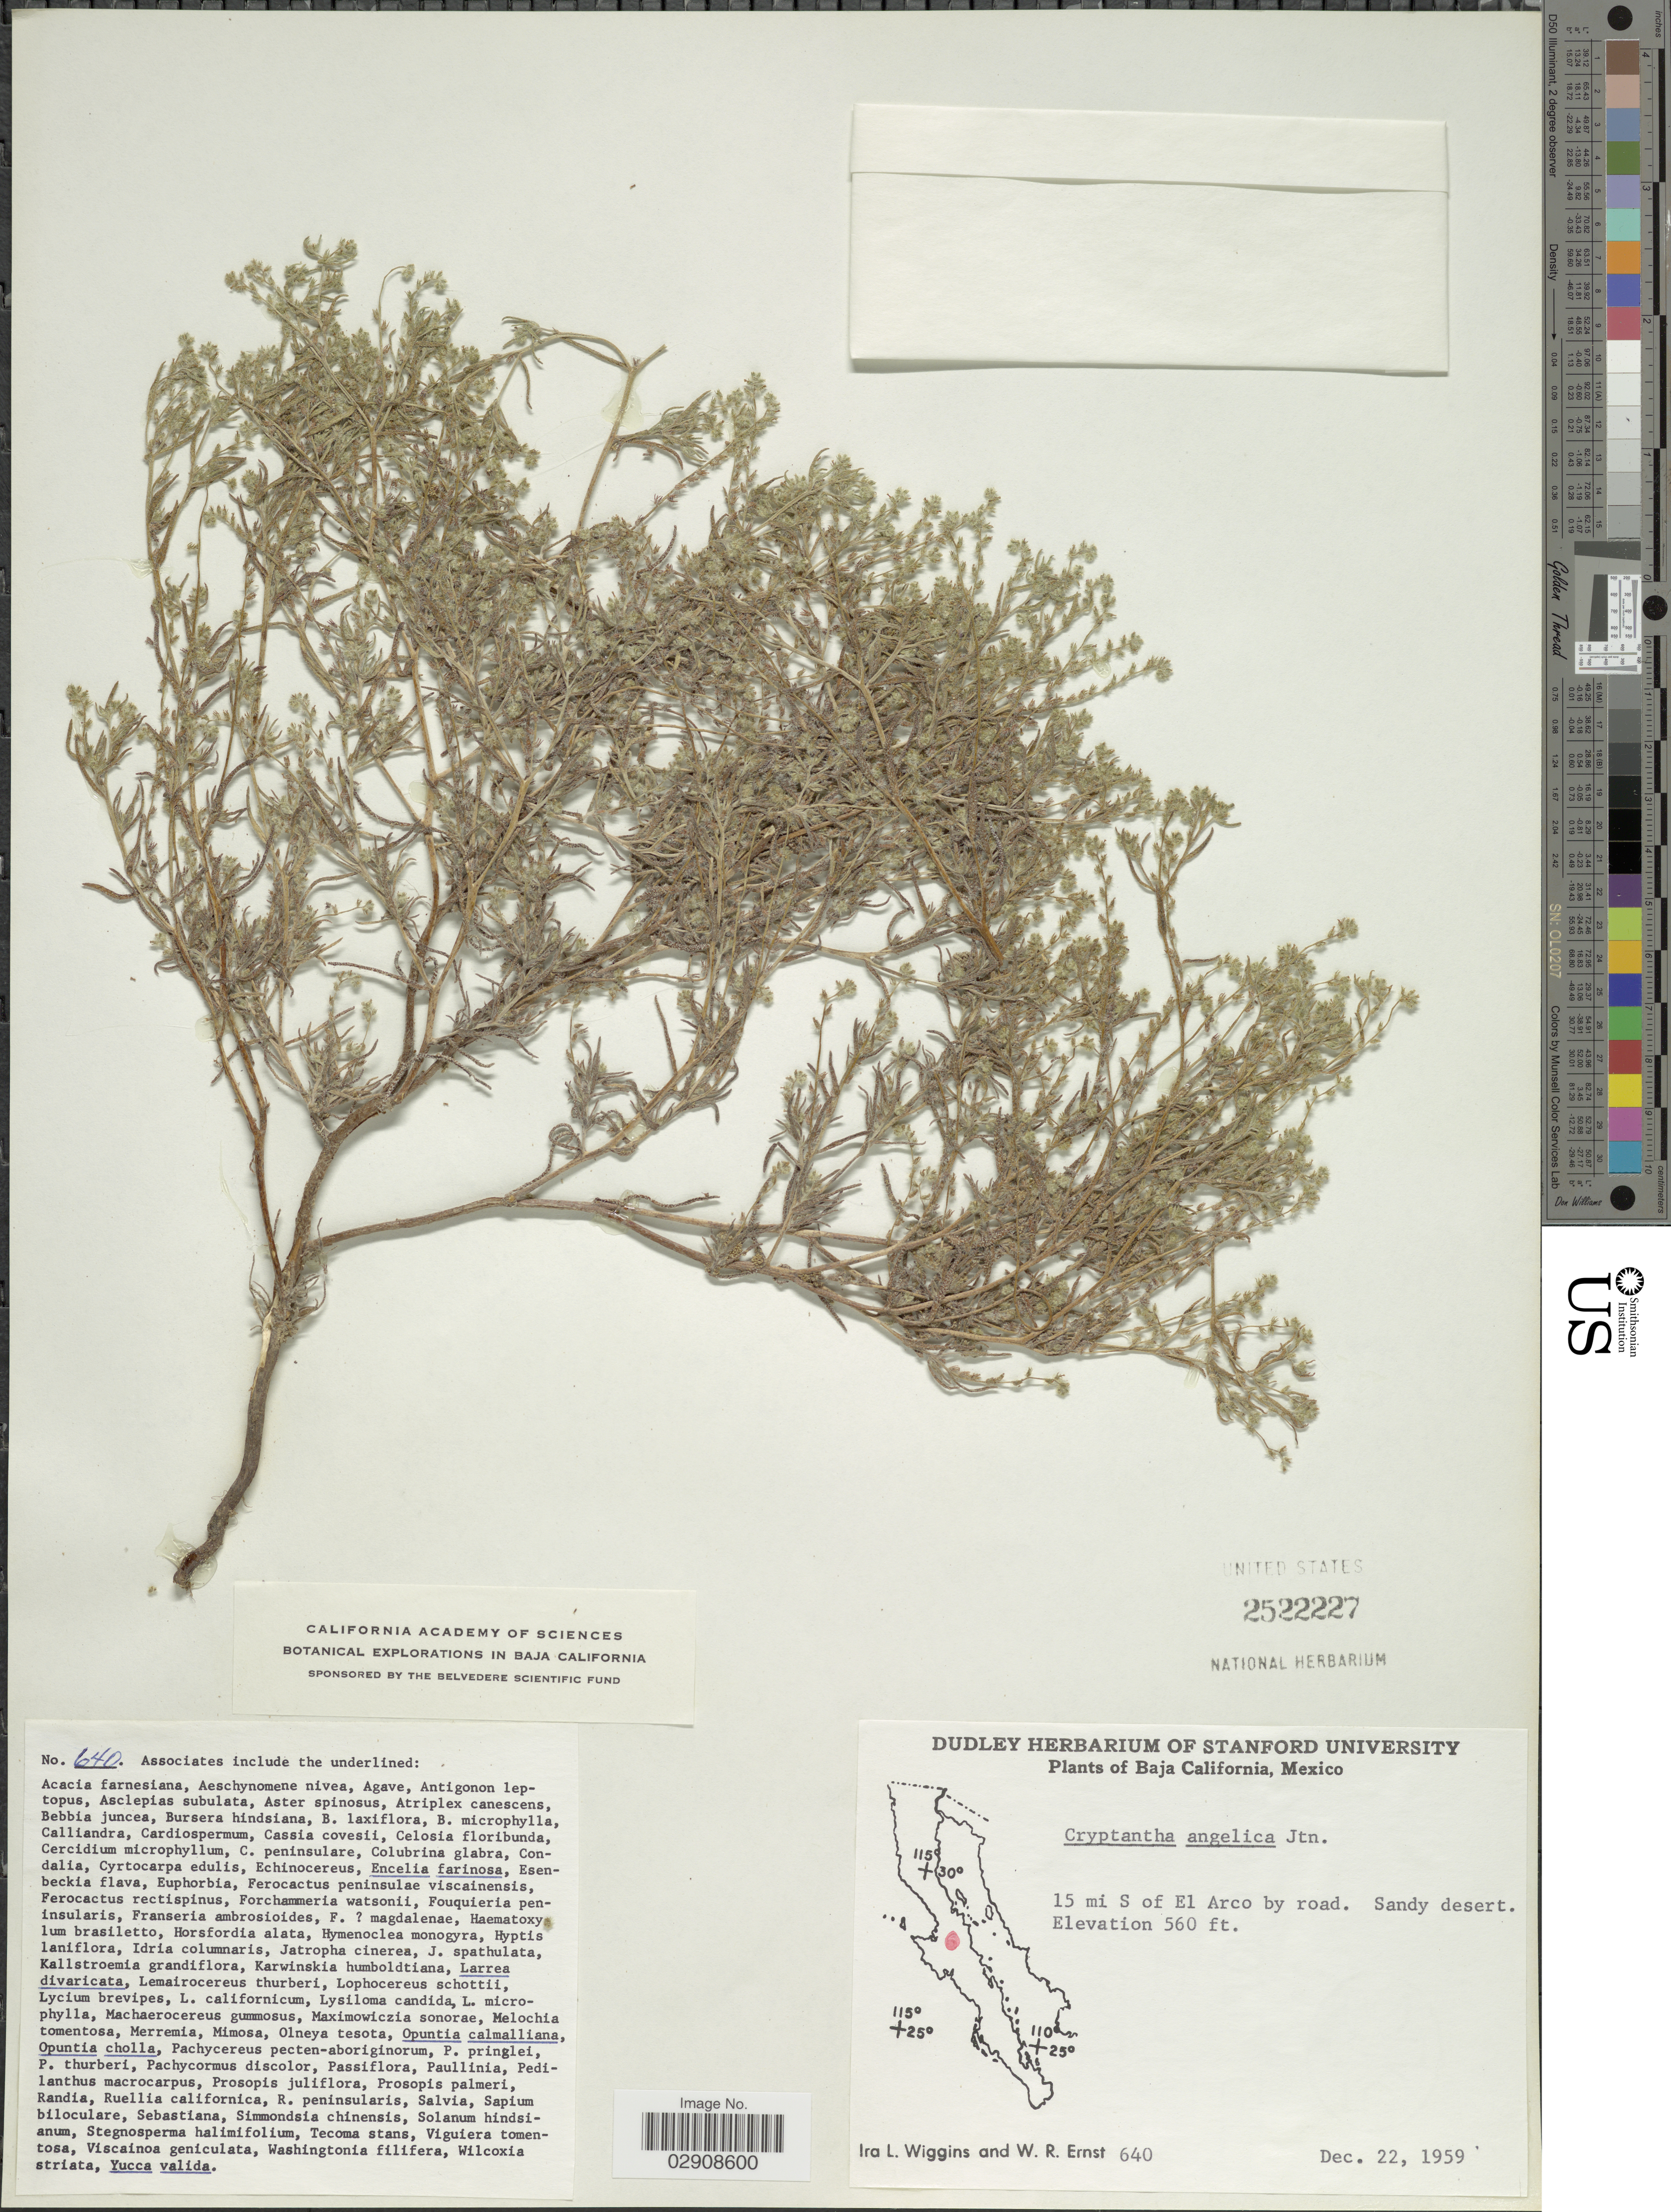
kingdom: Plantae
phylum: Tracheophyta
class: Magnoliopsida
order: Boraginales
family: Boraginaceae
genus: Cryptantha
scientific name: Cryptantha angelica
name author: I.M. Johnst.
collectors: I. L. Wiggins & W. R. Ernst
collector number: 640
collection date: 1959-12-22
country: Mexico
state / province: Baja California Norte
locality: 15 mi S of El Arco by road.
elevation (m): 171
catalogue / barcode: US 2522227